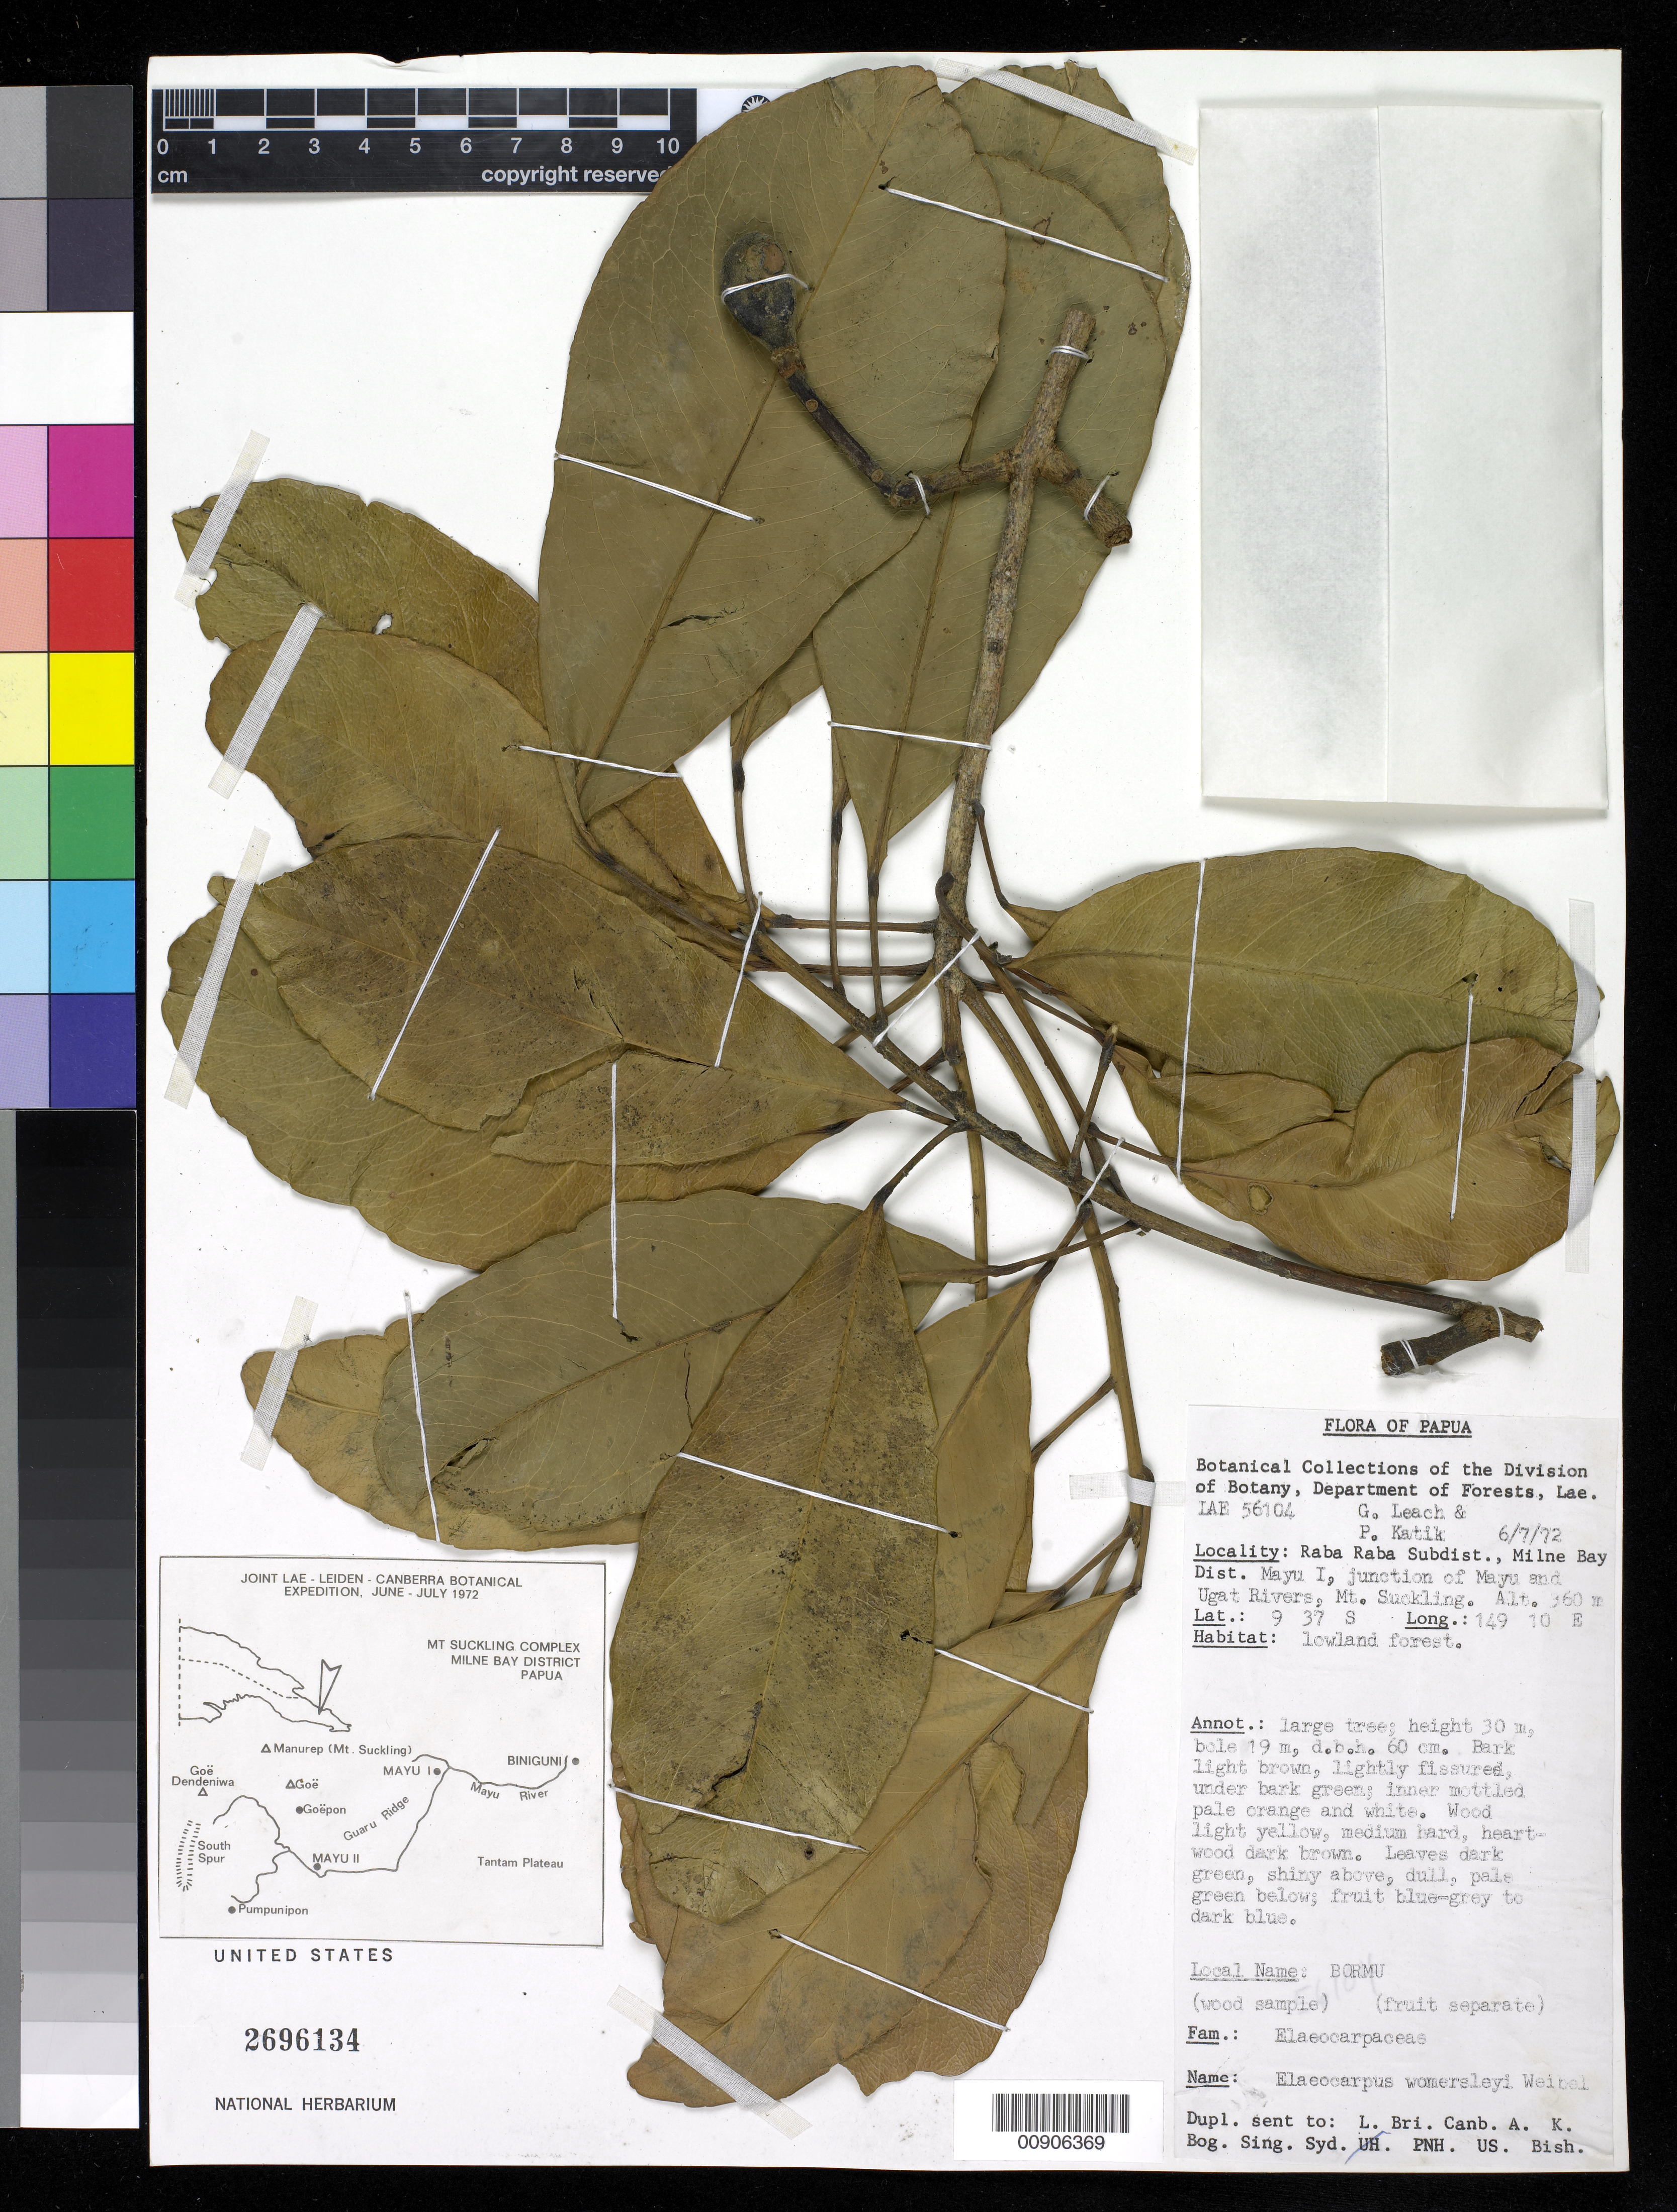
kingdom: Plantae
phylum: Tracheophyta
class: Magnoliopsida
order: Oxalidales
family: Elaeocarpaceae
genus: Elaeocarpus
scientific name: Elaeocarpus womersleyi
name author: Weibel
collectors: G. Leach & P. Katik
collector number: LAE 56104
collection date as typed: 07 Jun 1972 or 06 Jul 1972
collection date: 1972-06-07 or 1972-07-06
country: Papua New Guinea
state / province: Milne Bay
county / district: Baniara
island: New Guinea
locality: Raba Raba Subdist., Milne Bay; dist. Mayu I, junction of Mayu and Ugat Rivers, Mt. Suckling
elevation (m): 360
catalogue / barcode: US 2696134